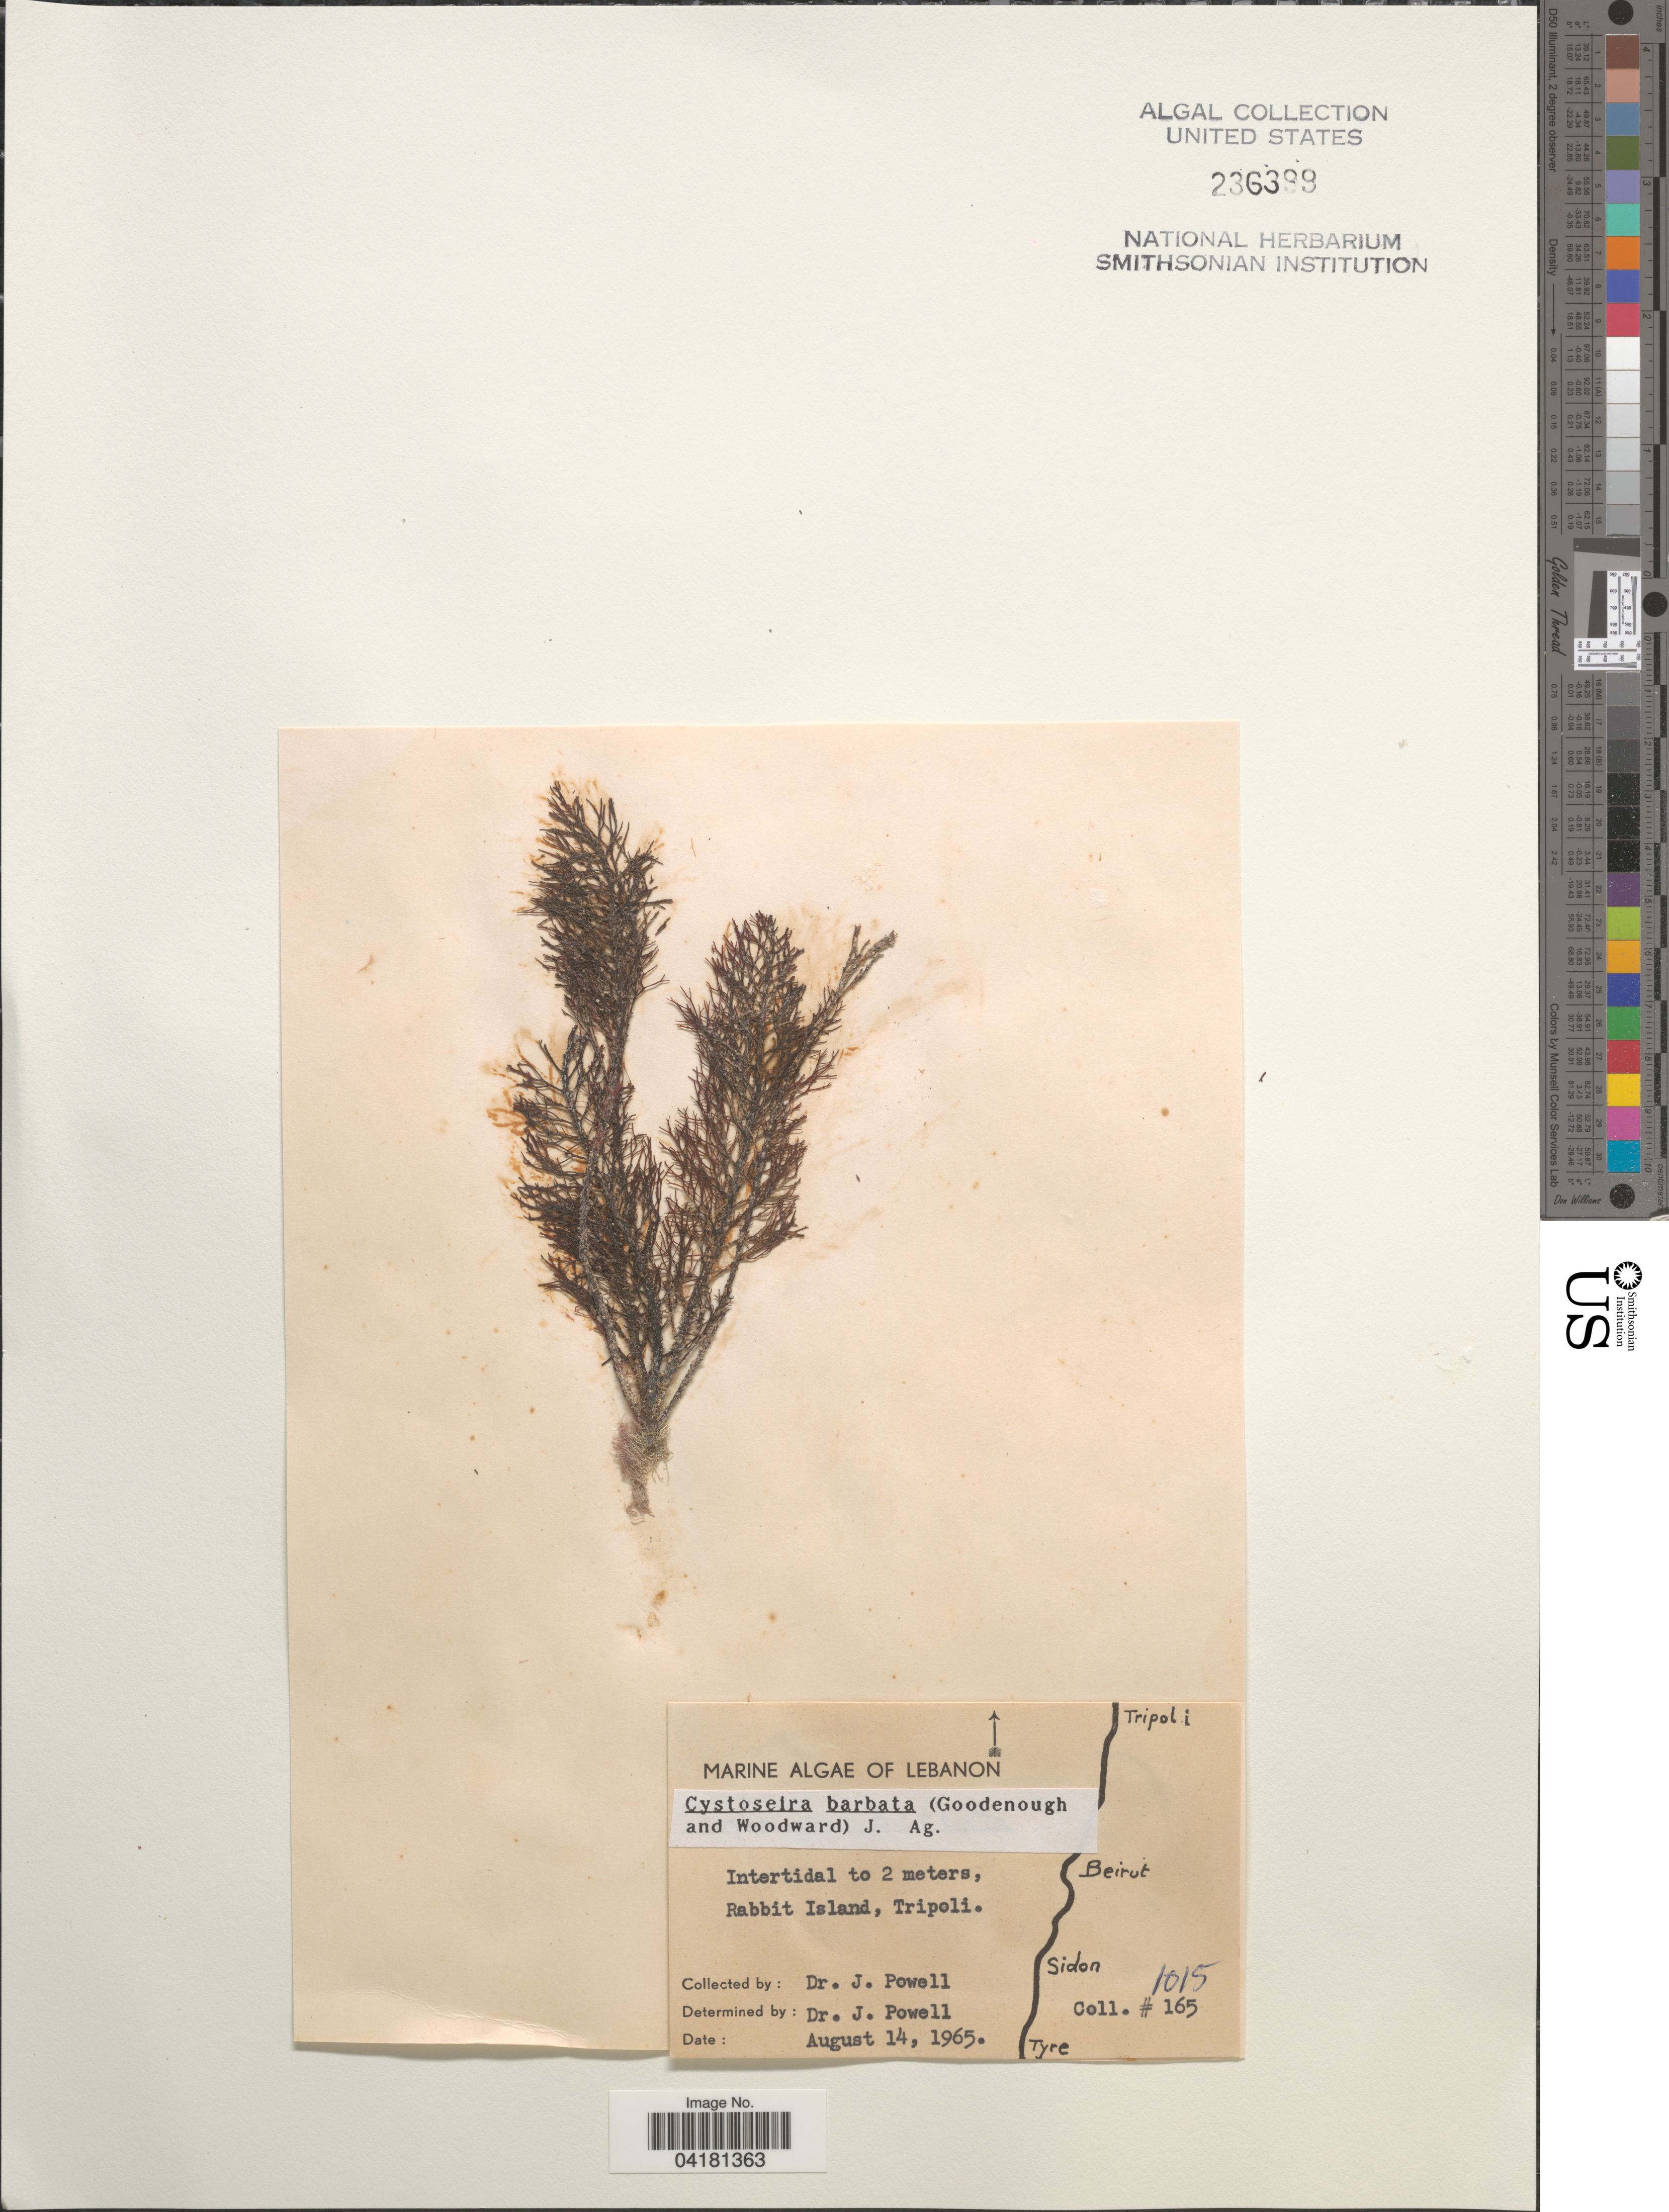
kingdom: Chromista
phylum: Ochrophyta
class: Phaeophyceae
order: Fucales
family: Sargassaceae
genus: Gongolaria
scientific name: Gongolaria barbata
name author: (Stackh.) Kuntze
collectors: J. Powell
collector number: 165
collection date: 1965-08-14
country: Lebanon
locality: Rabbit Island, Tripoli.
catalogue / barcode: US 236399